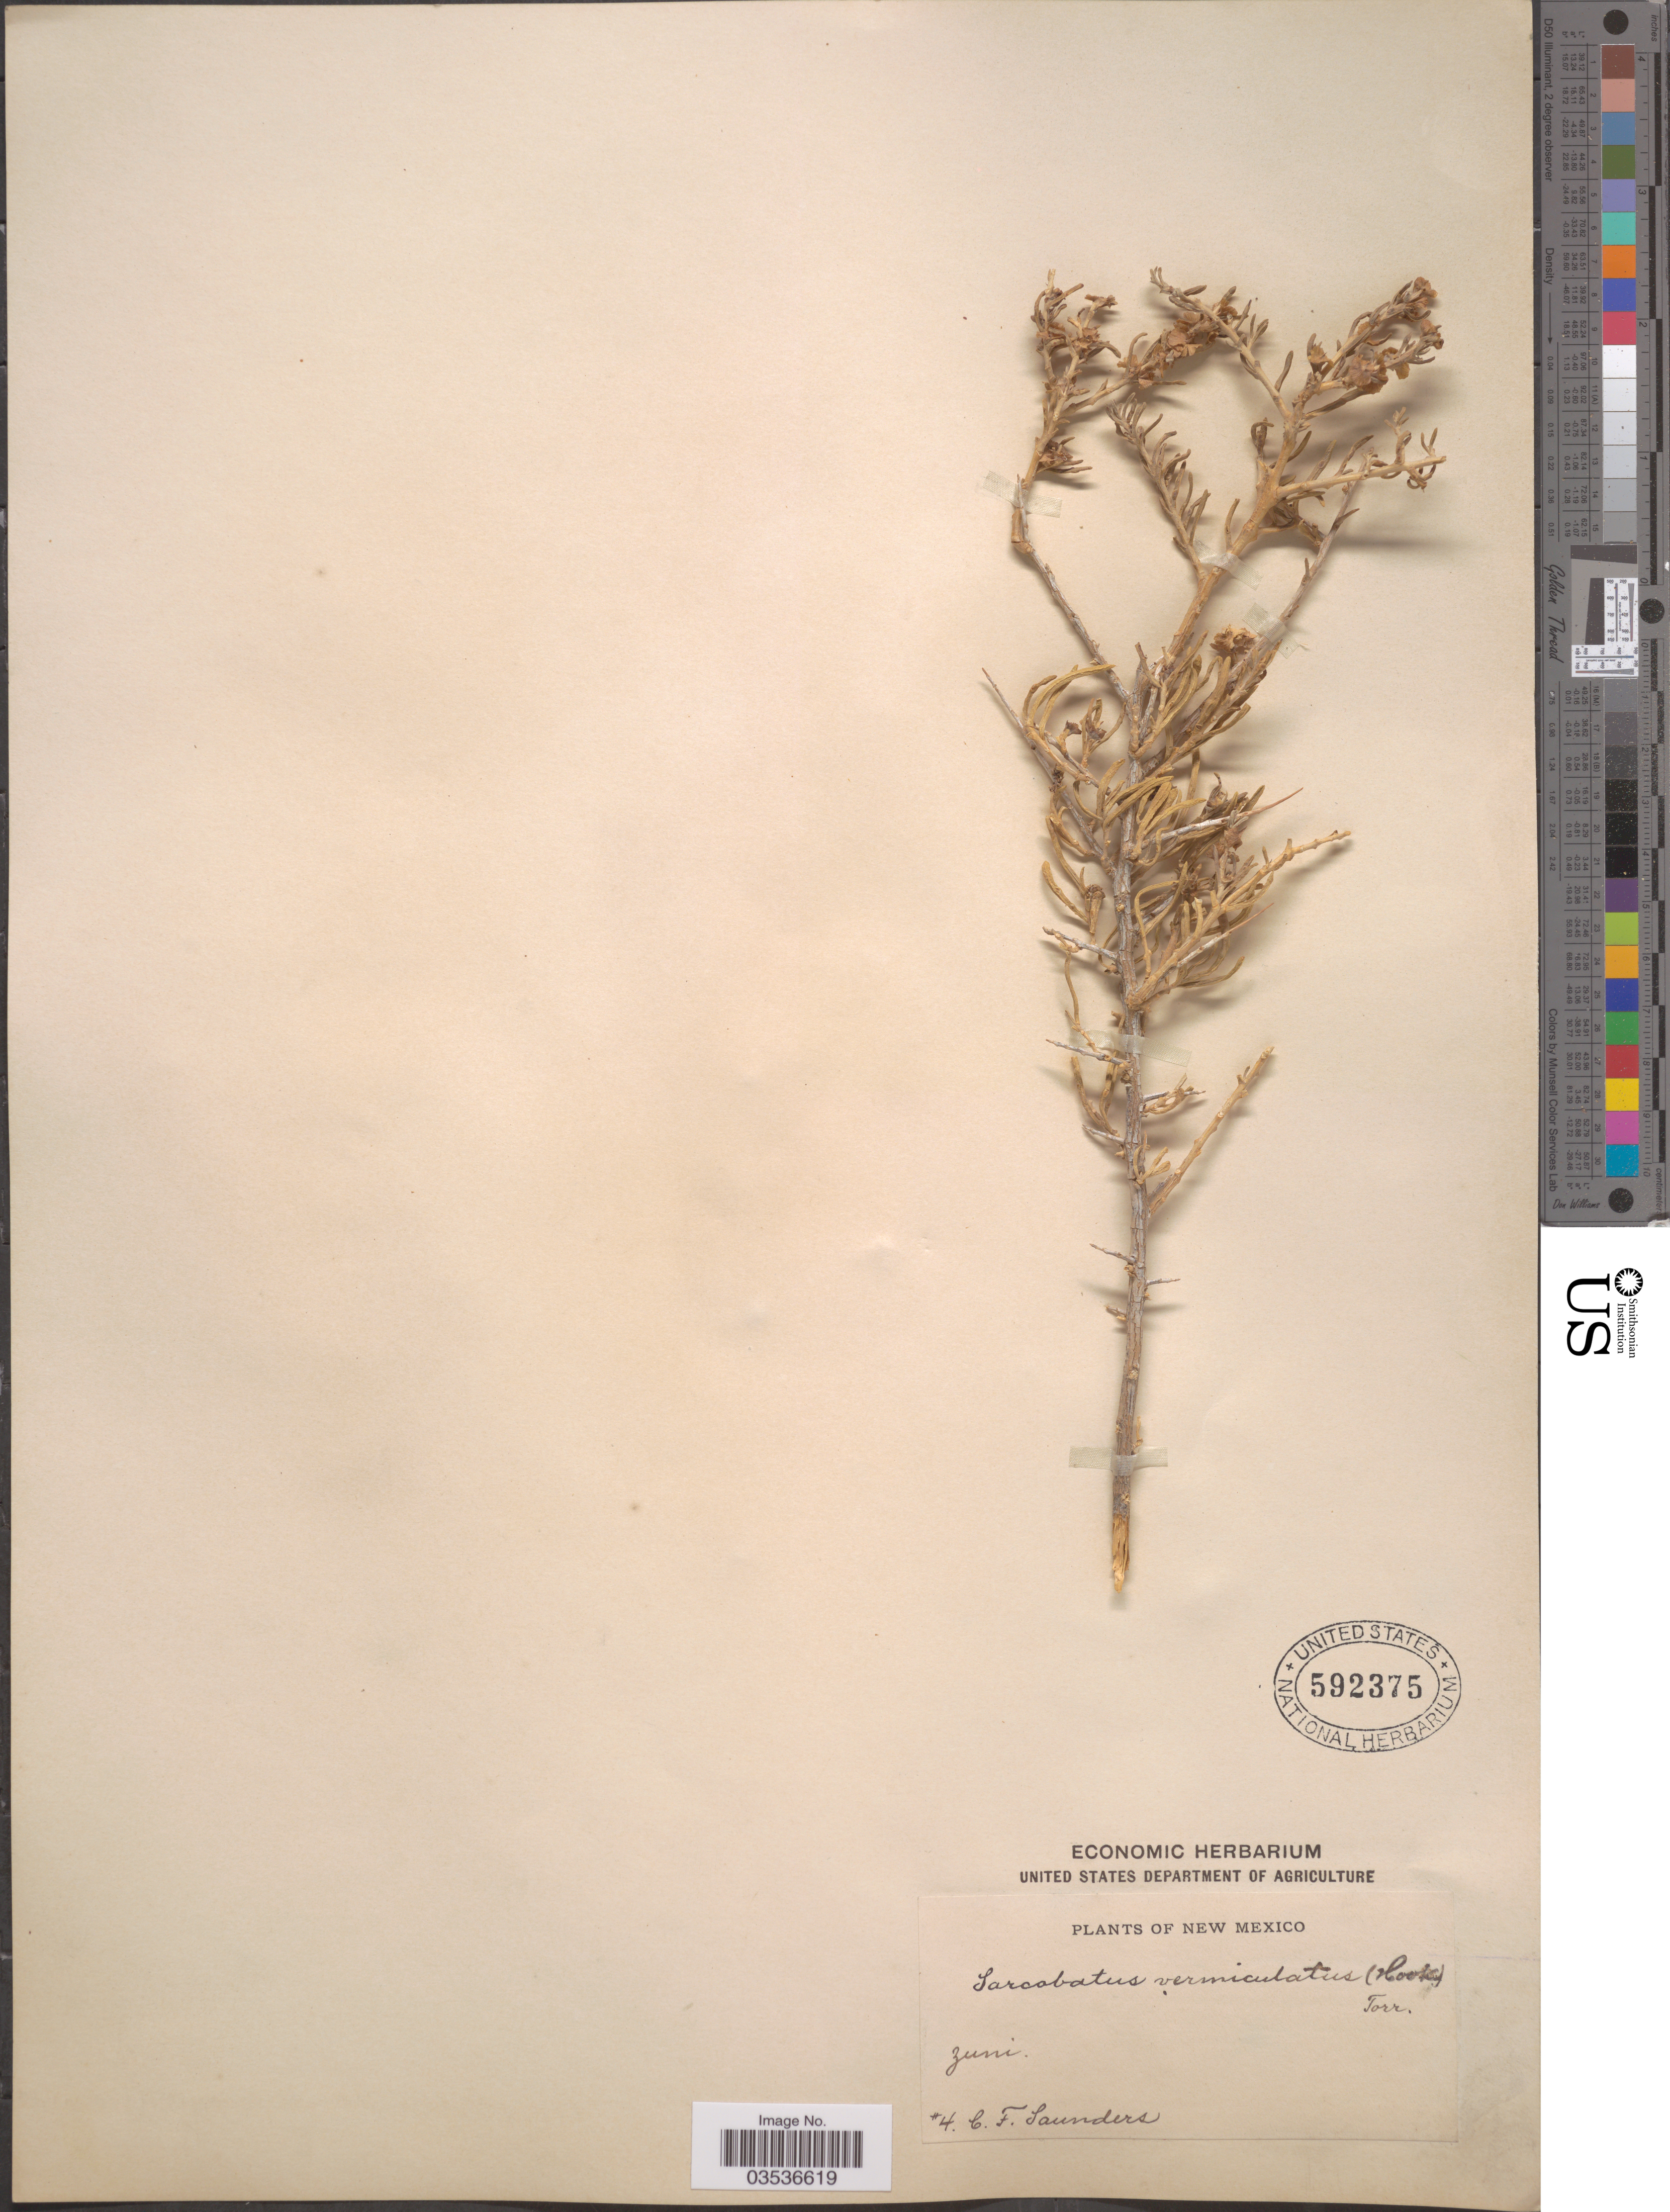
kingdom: Plantae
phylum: Tracheophyta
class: Magnoliopsida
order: Caryophyllales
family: Sarcobataceae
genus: Sarcobatus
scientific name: Sarcobatus vermiculatus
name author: (Hook.) Torr.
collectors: C.F. Saunders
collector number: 4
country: United States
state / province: New Mexico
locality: Zuni.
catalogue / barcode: US 592375